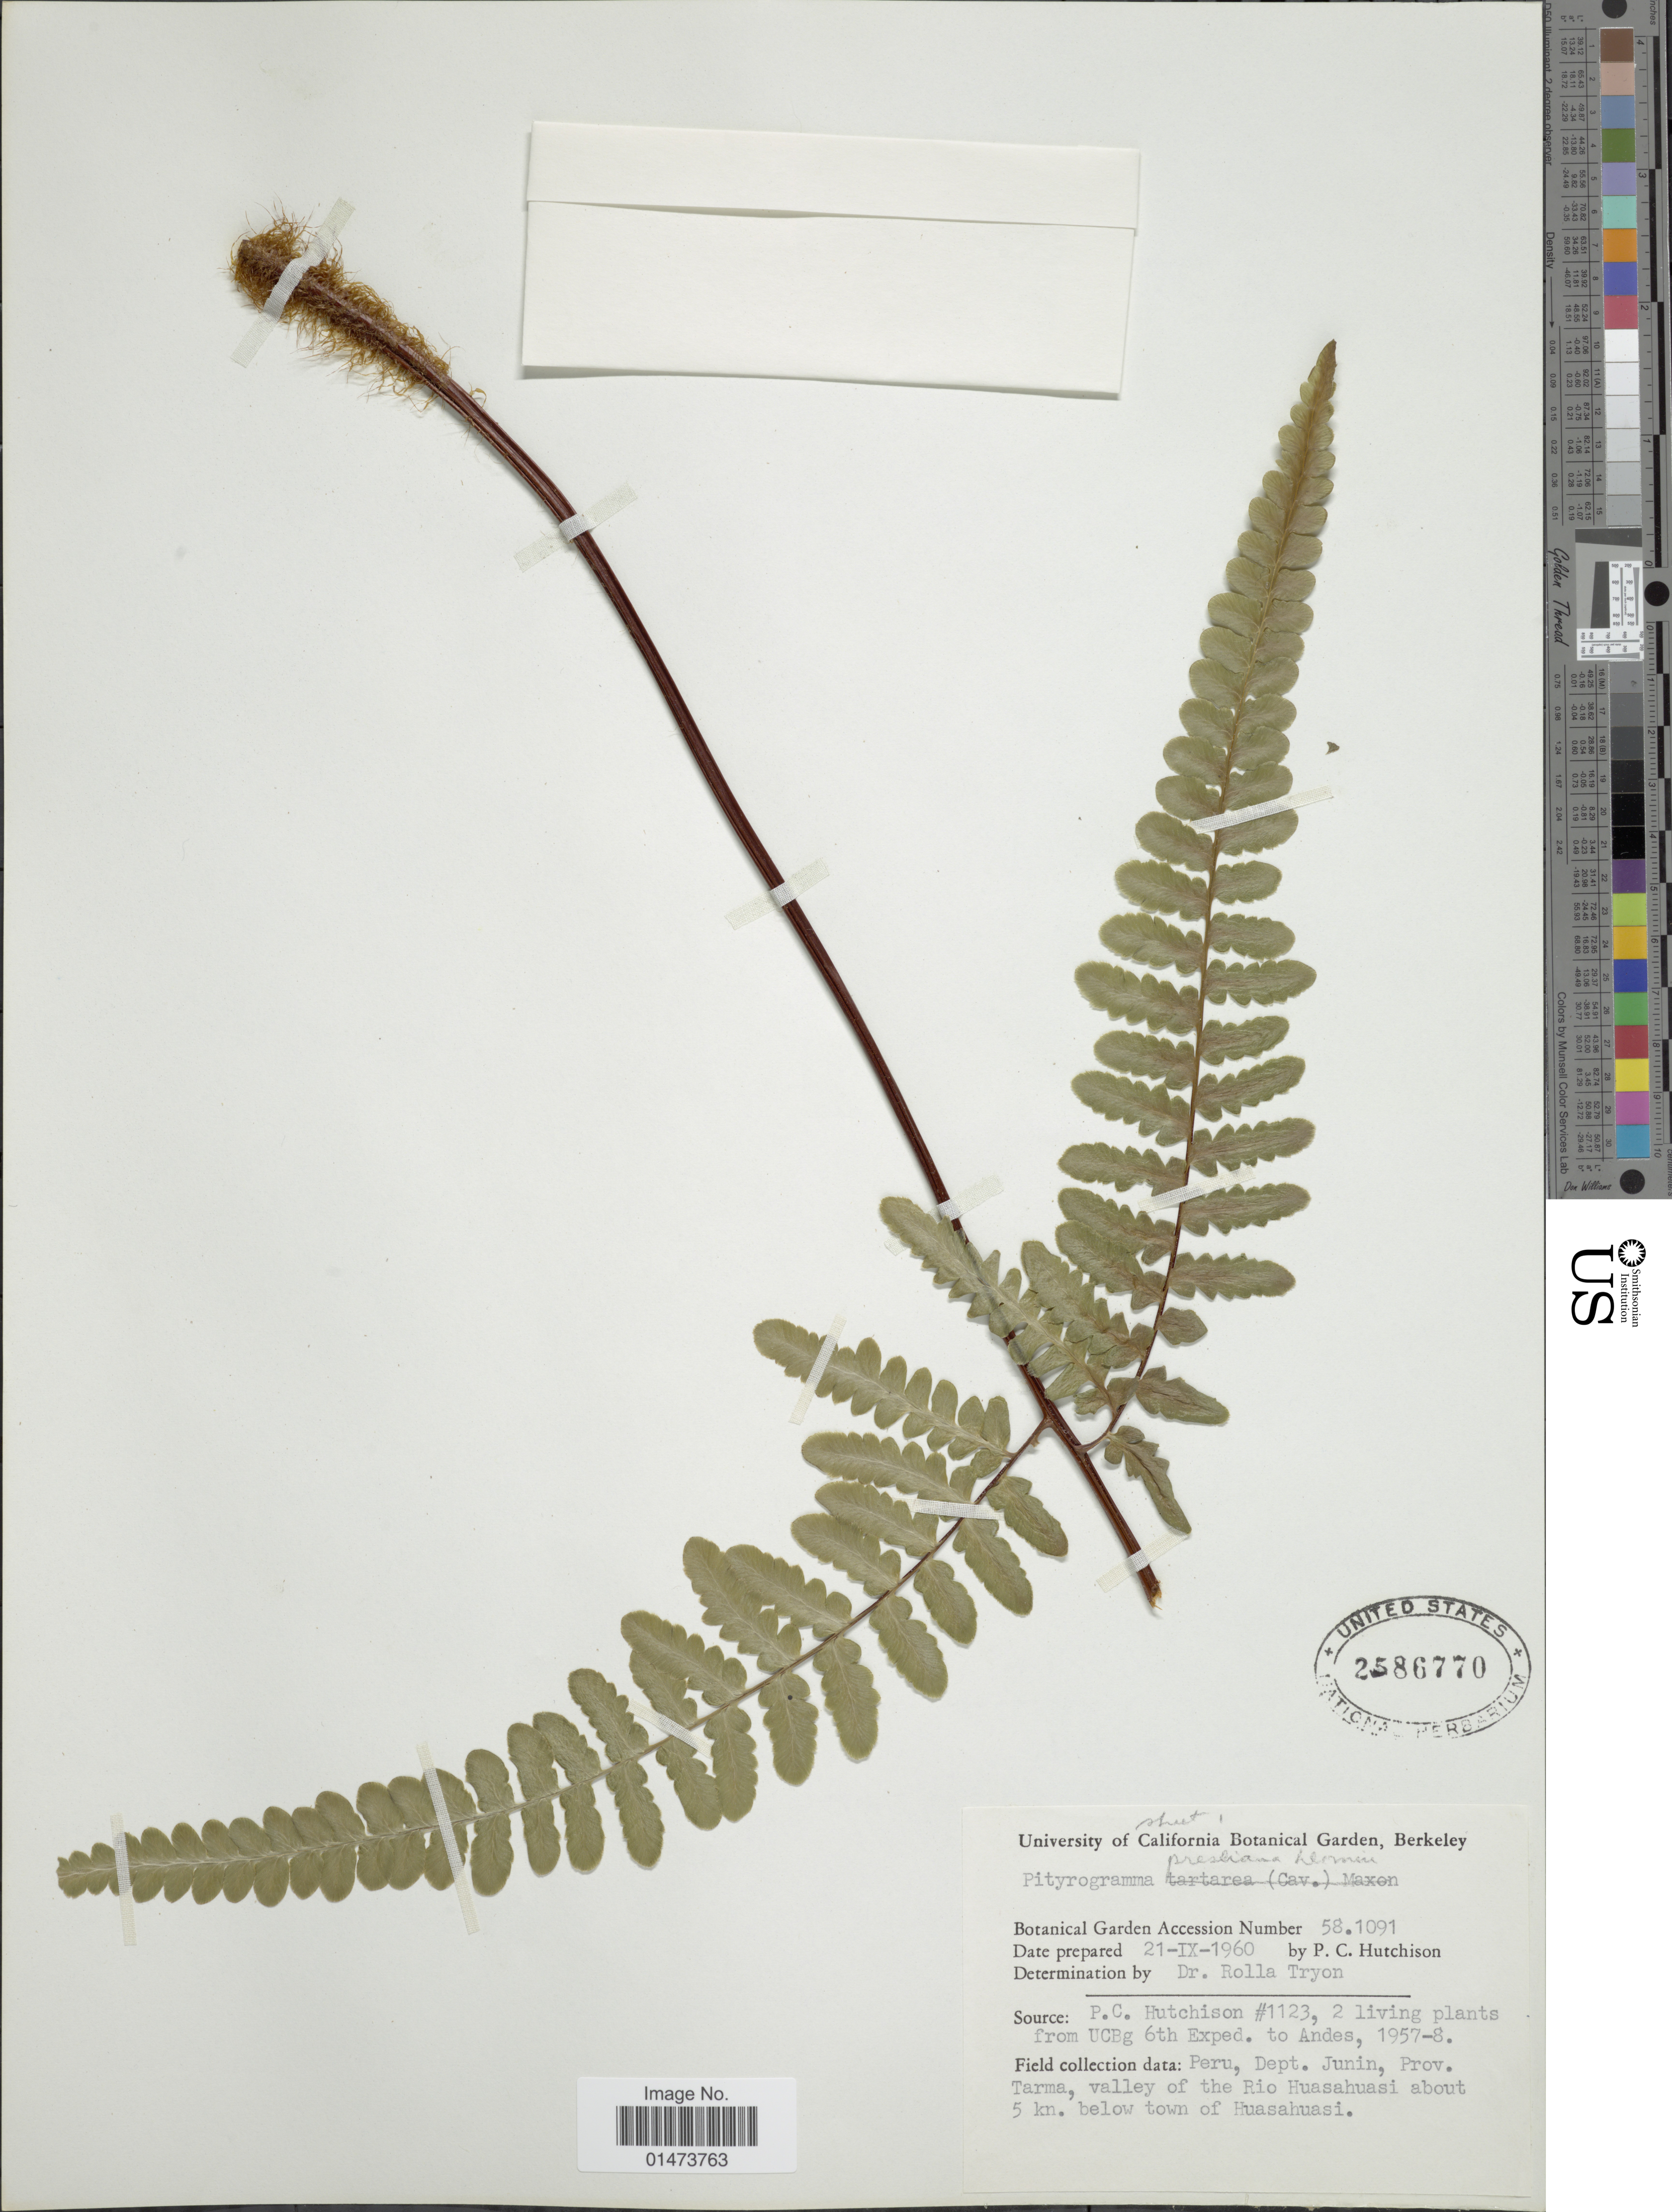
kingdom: Plantae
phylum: Tracheophyta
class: Polypodiopsida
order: Polypodiales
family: Pteridaceae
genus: Pityrogramma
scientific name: Pityrogramma presliana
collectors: P. C. Hutchison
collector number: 58.1091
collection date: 1960-09-21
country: United States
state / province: California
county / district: Alameda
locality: California Botanical Garden, Berkeley.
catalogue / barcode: US 2586770